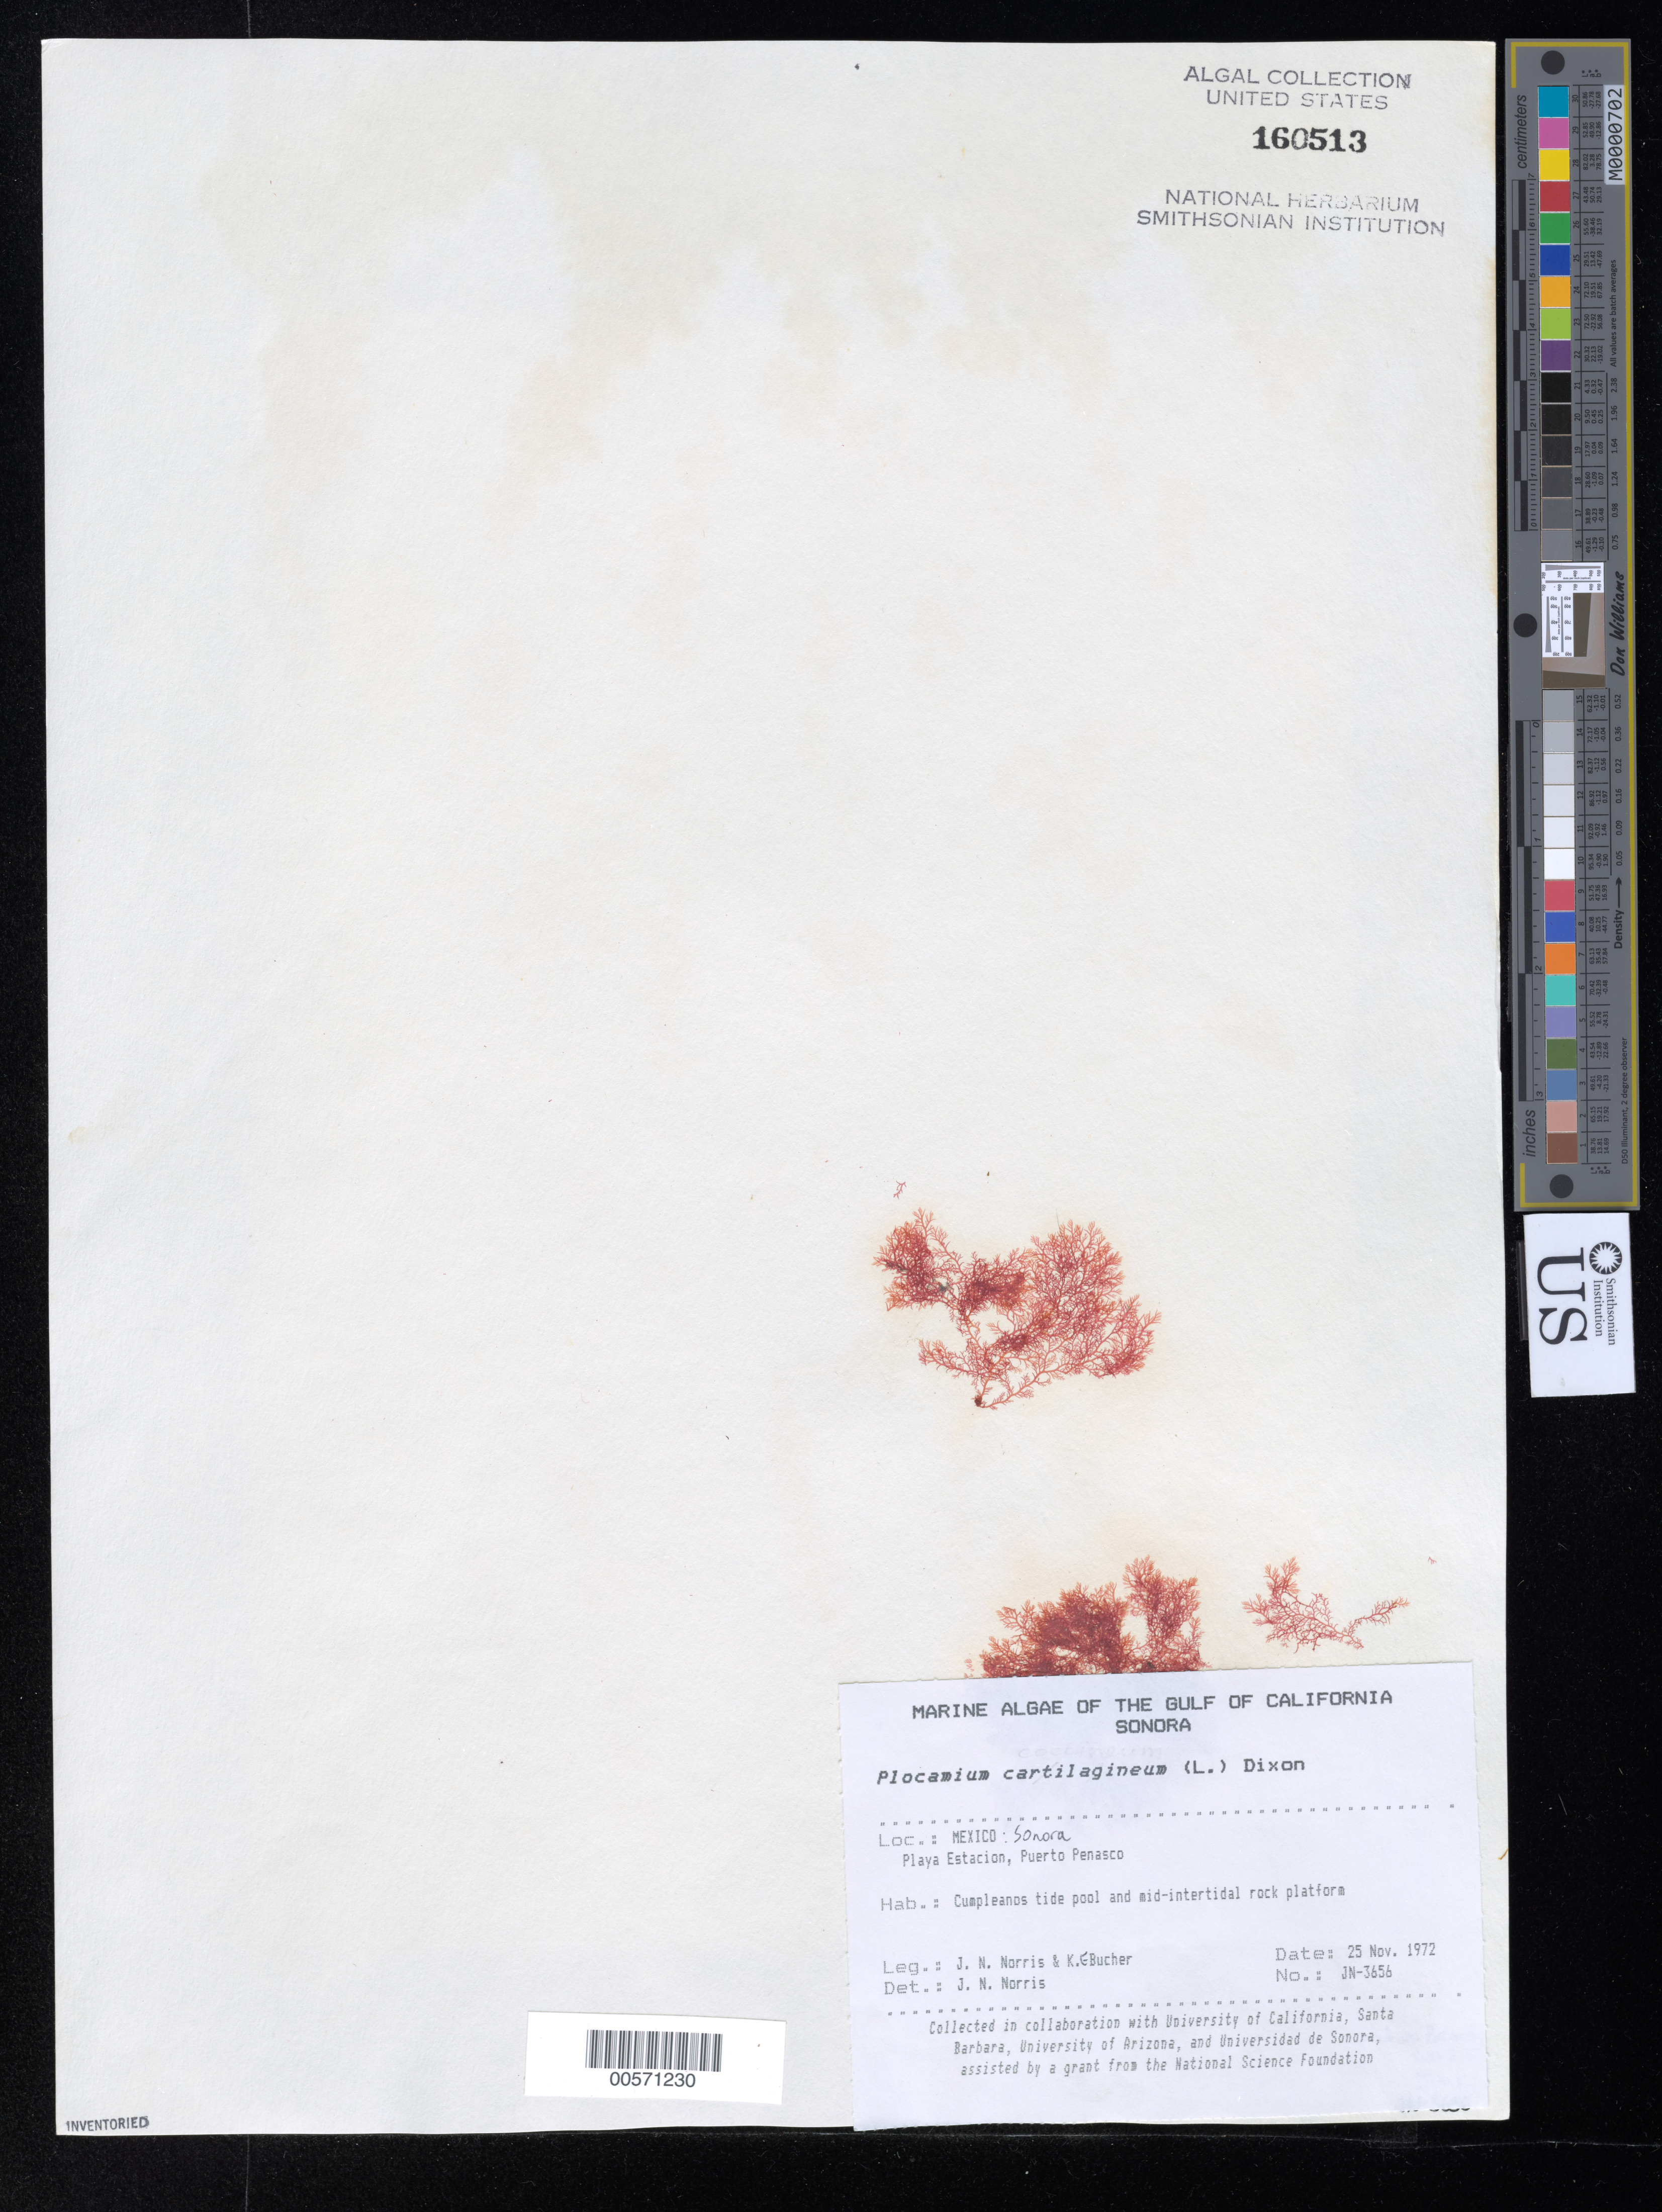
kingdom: Plantae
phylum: Rhodophyta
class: Florideophyceae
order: Plocamiales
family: Plocamiaceae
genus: Plocamium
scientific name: Plocamium cartilagineum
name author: (L.) P.S. Dixon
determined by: Norris, James N.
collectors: J. N. Norris & K. E. Bucher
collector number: JN-3656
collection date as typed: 25 Nov 1972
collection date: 1972-11-25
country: Mexico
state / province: Sonora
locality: Playa Estacion, Puerto Penasco, Cumpleanos tide pool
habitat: Cumpleanos tide pool and mid-intertidal rock platform.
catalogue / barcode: US 160513